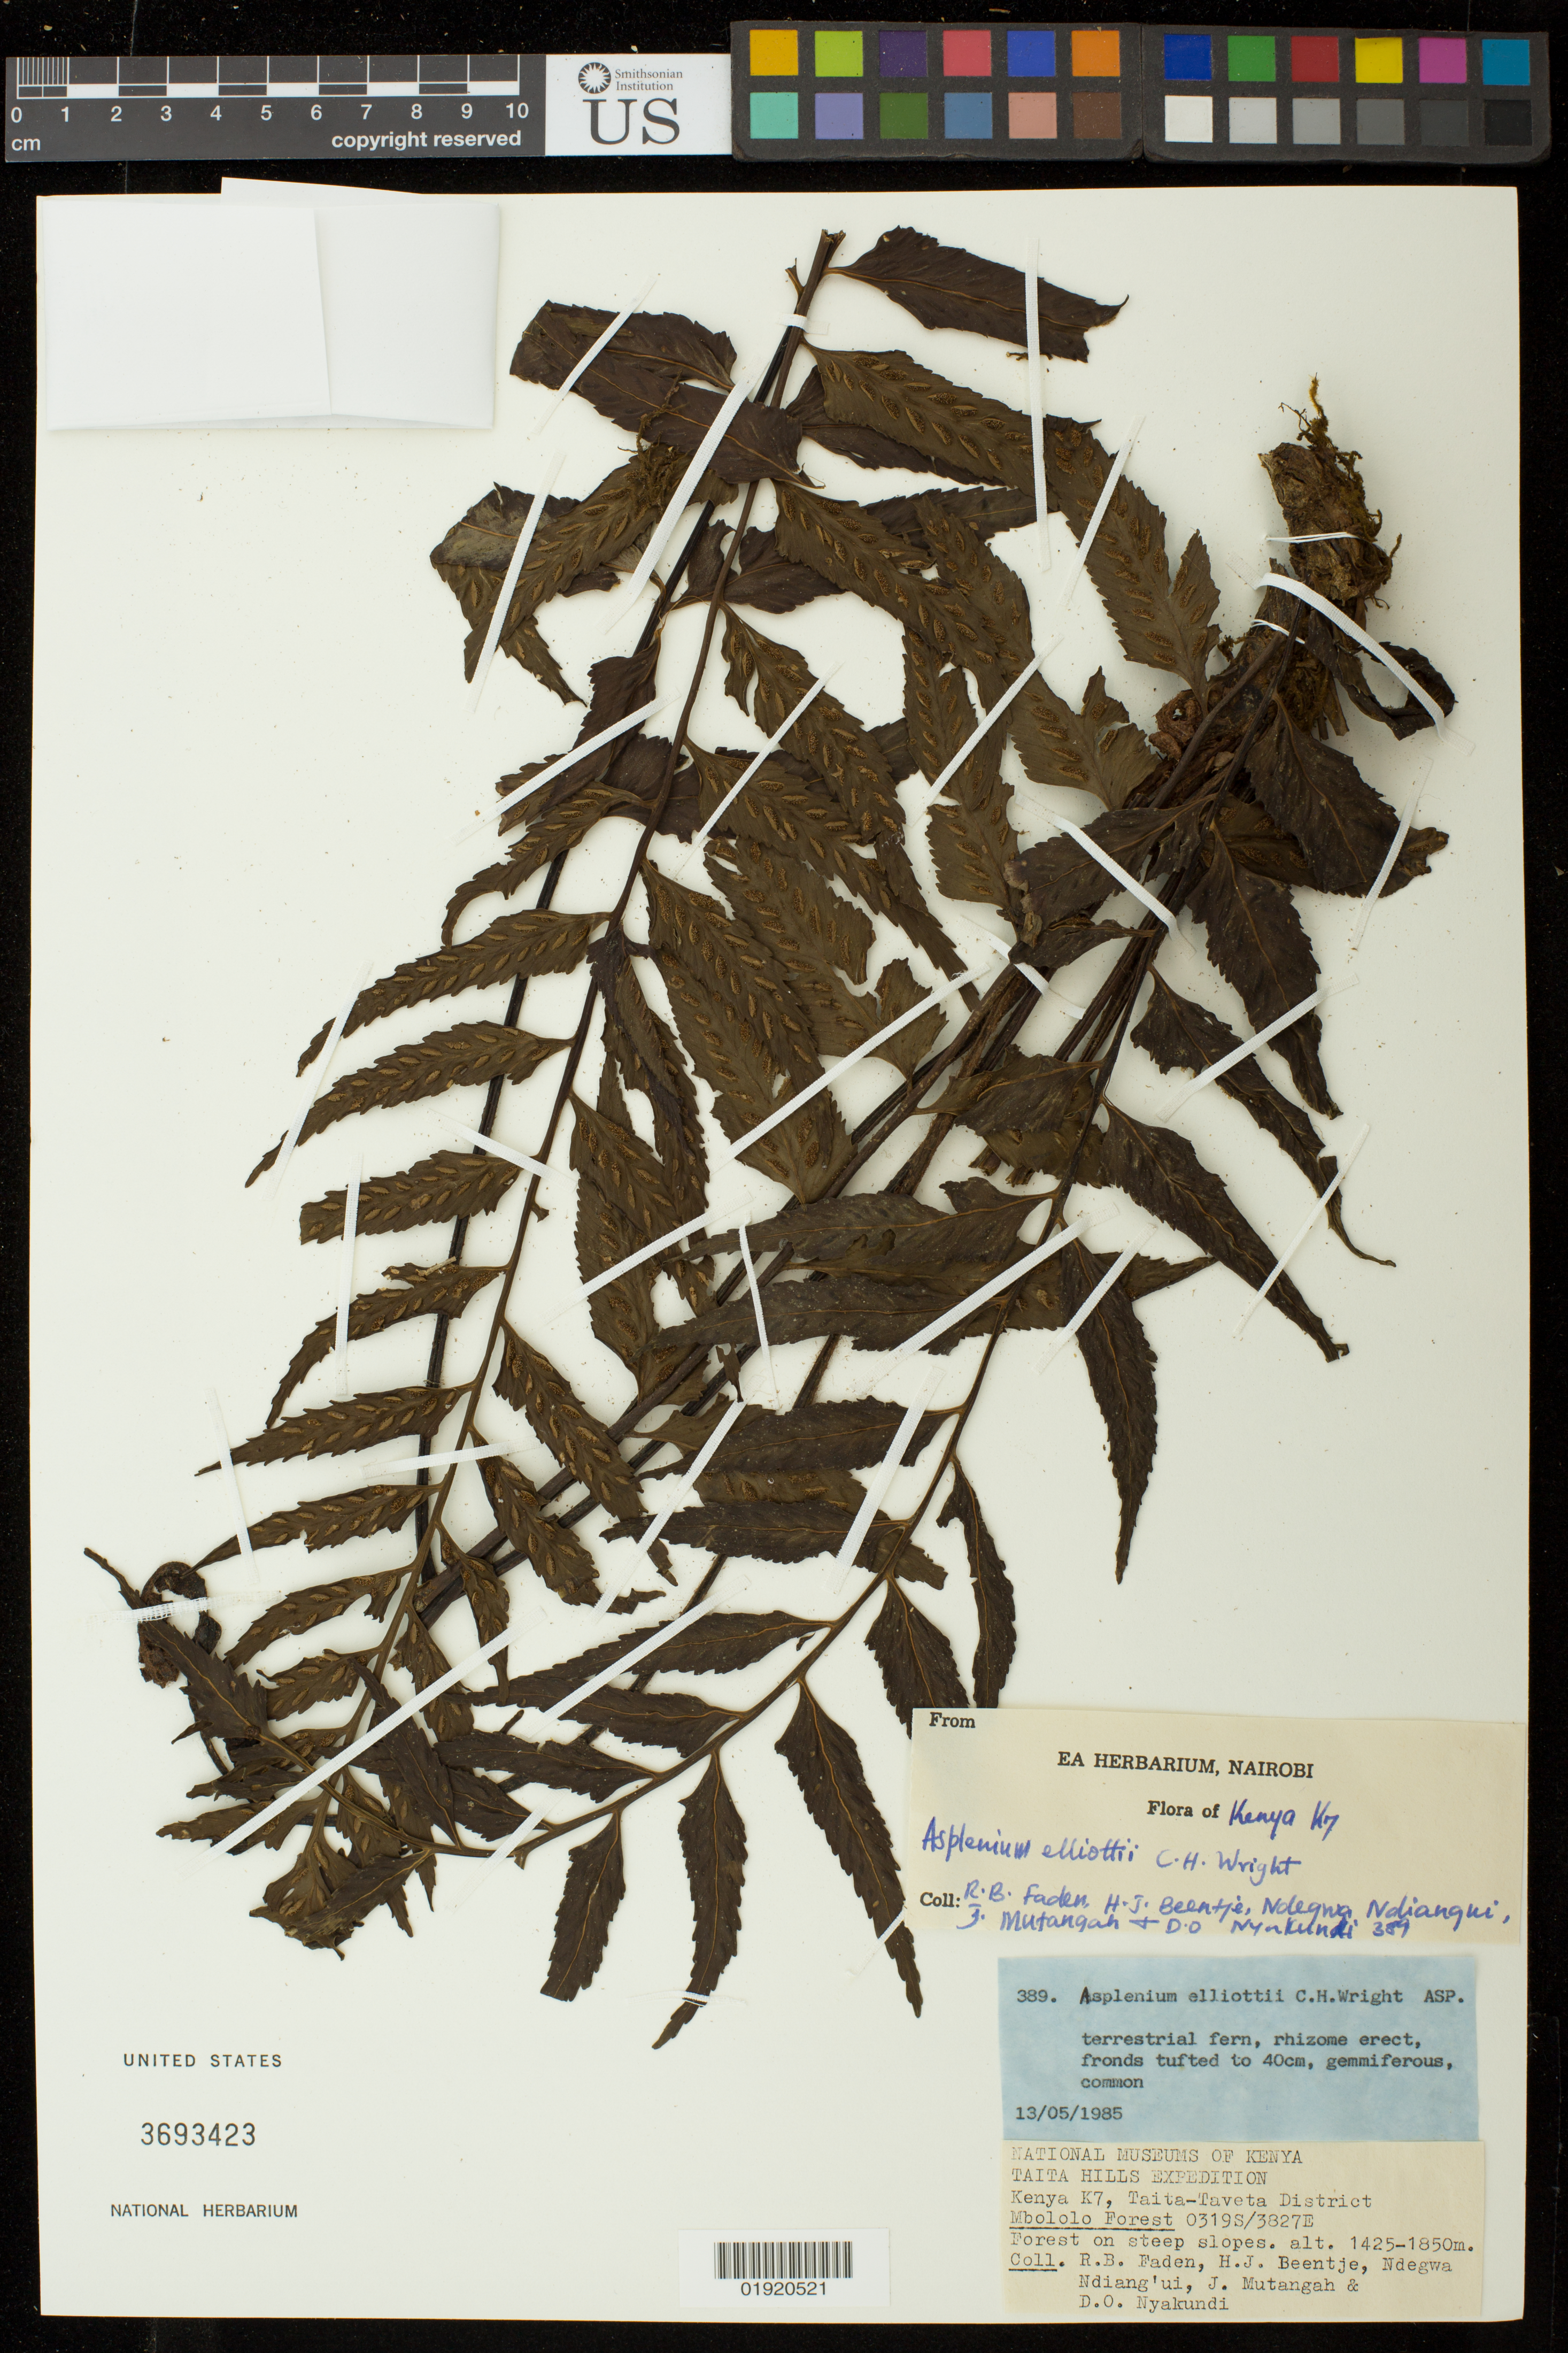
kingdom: Plantae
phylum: Tracheophyta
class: Polypodiopsida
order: Polypodiales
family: Aspleniaceae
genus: Asplenium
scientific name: Asplenium elliottii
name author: C.H. Wright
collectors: R. B. Faden, H. J. Beentje, Ndegwa Ndiang'ui, J. Mutangah & D. Nyakundi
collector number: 389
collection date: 1985-05-13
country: Kenya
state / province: Taita Taveta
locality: Kenya K7, Taita-Taveta District, Taita Hills, Mbololo Forest.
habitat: Forest on steep slopes.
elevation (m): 1425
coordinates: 0319S, 3827E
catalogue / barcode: US 3693423